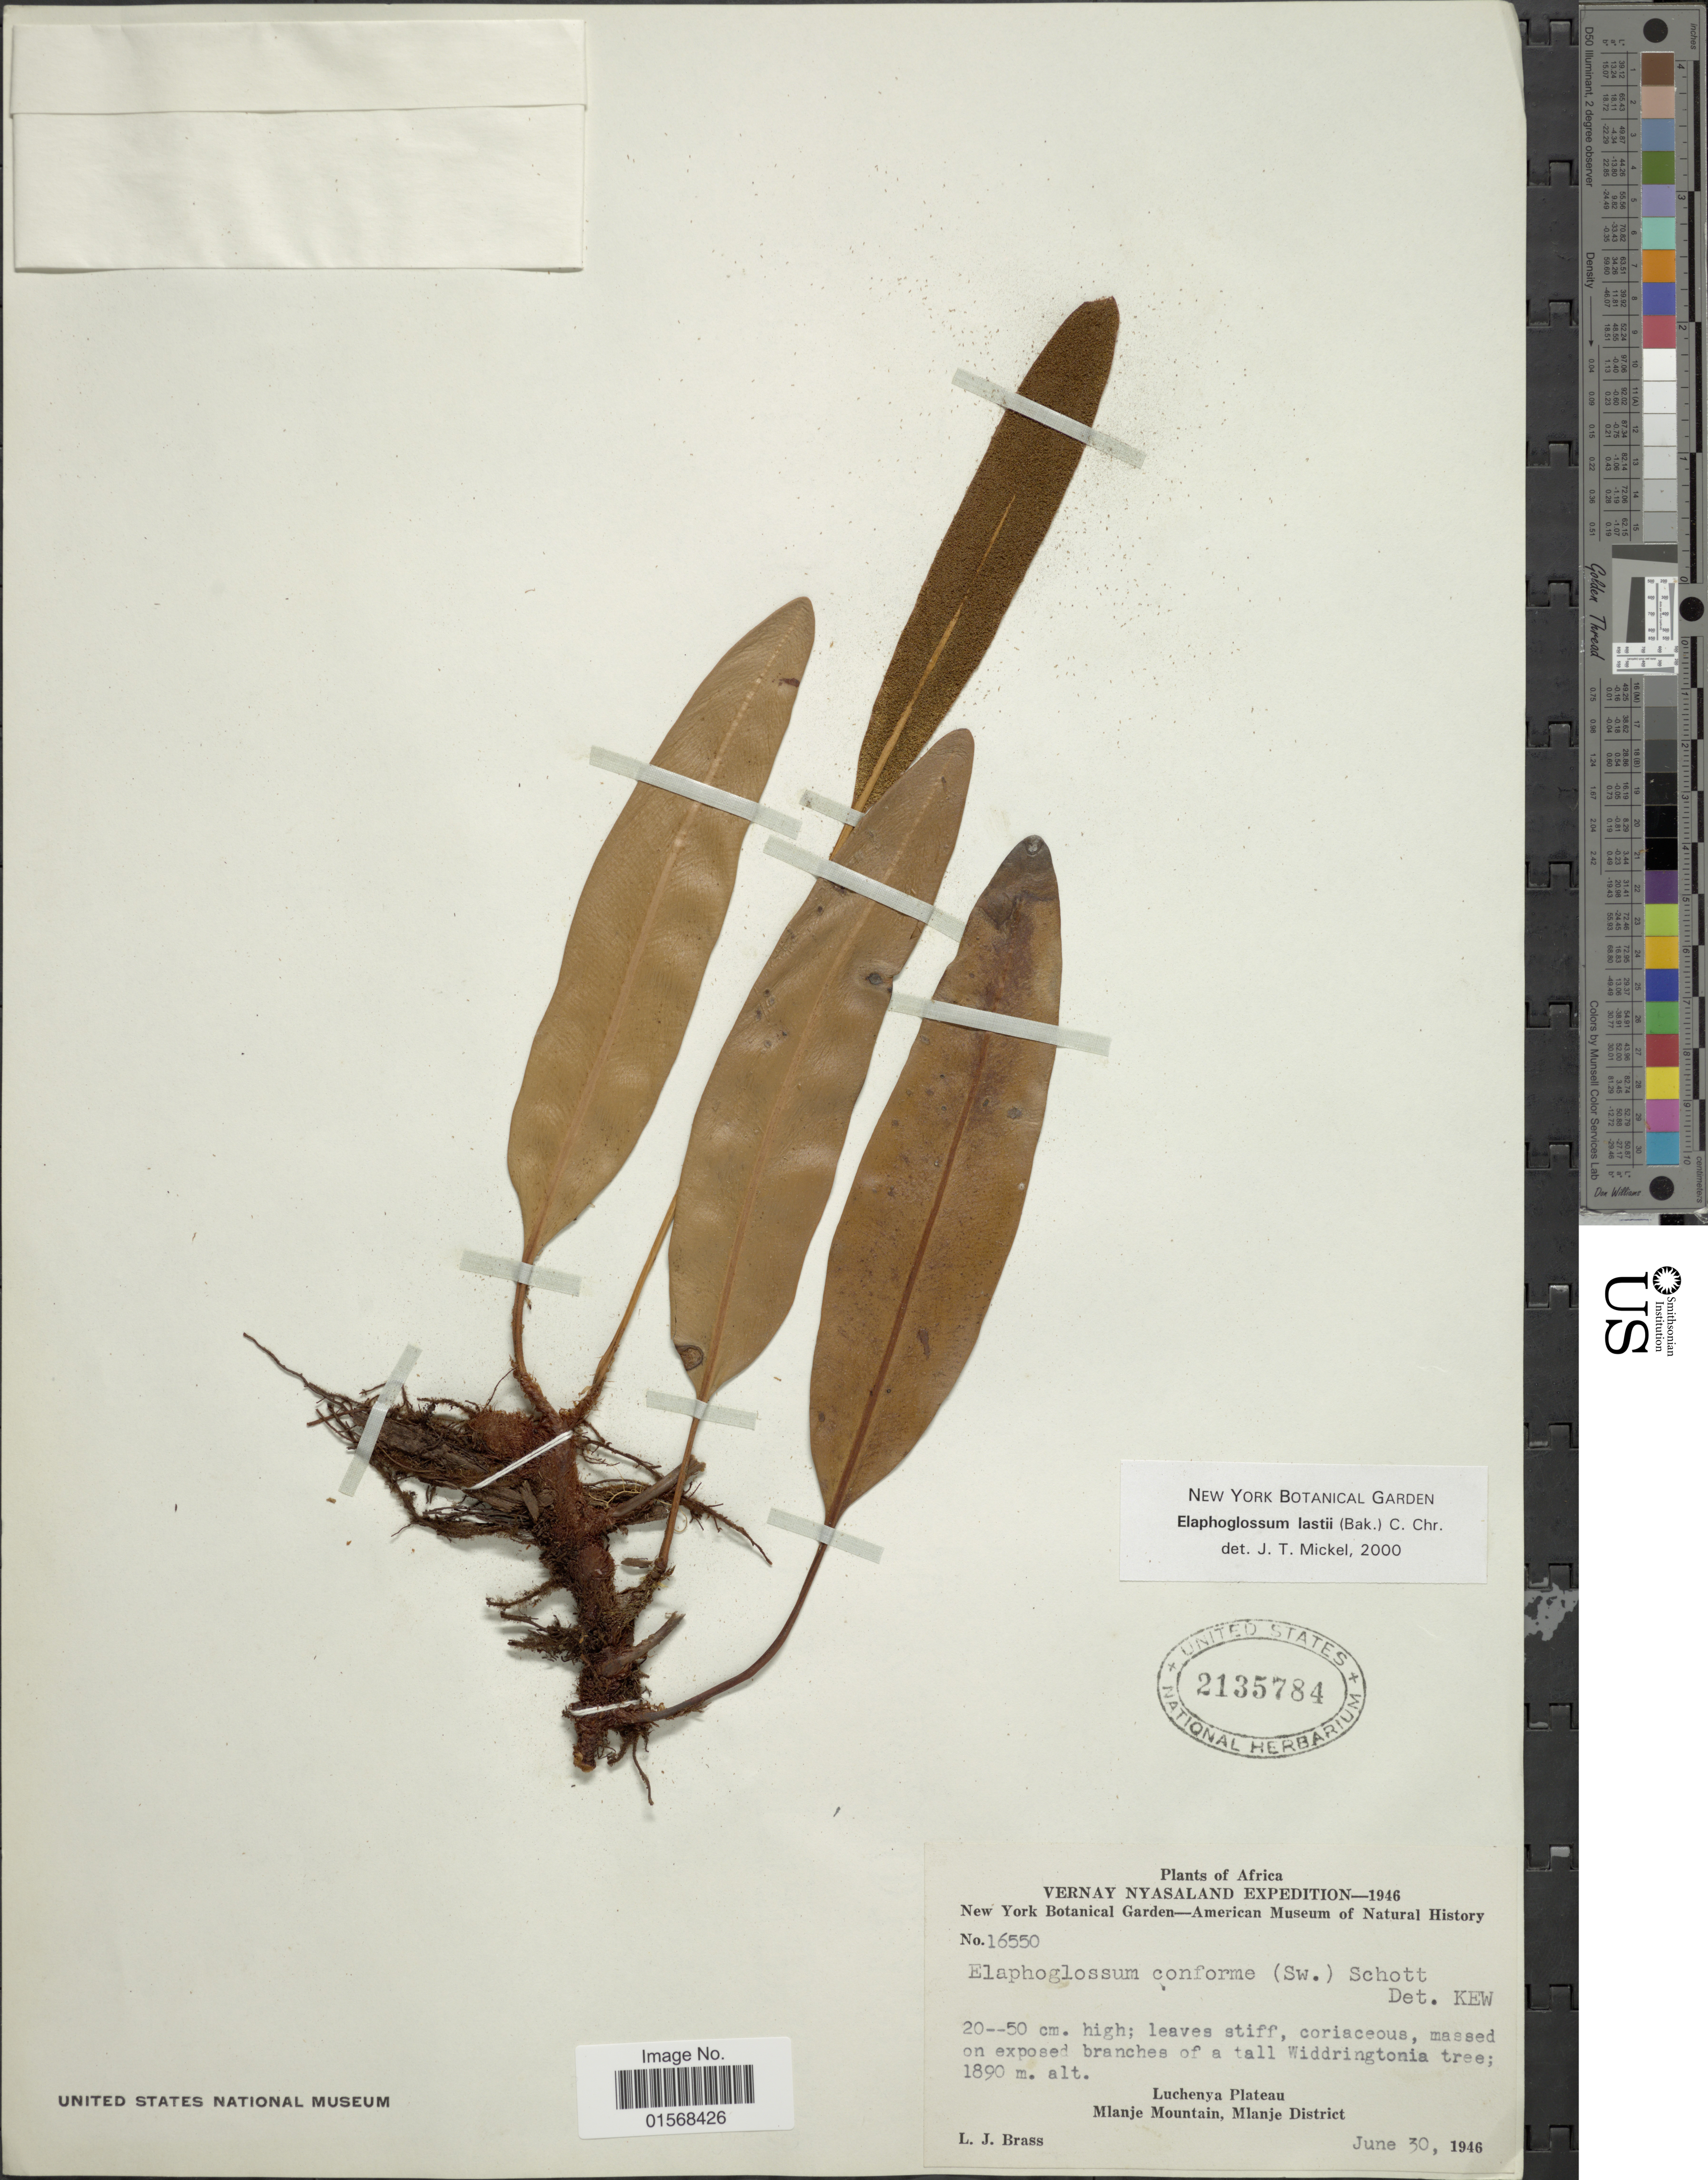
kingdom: Plantae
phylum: Tracheophyta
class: Polypodiopsida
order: Polypodiales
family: Dryopteridaceae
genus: Elaphoglossum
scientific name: Elaphoglossum lastii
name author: (Baker) C. Chr.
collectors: L. J. Brass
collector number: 16550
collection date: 1946-06-30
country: Malawi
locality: Nyasalandm Luchenya Plateau, Mlanje Mountain, Mlanje District.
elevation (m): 1890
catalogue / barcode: US 2135784